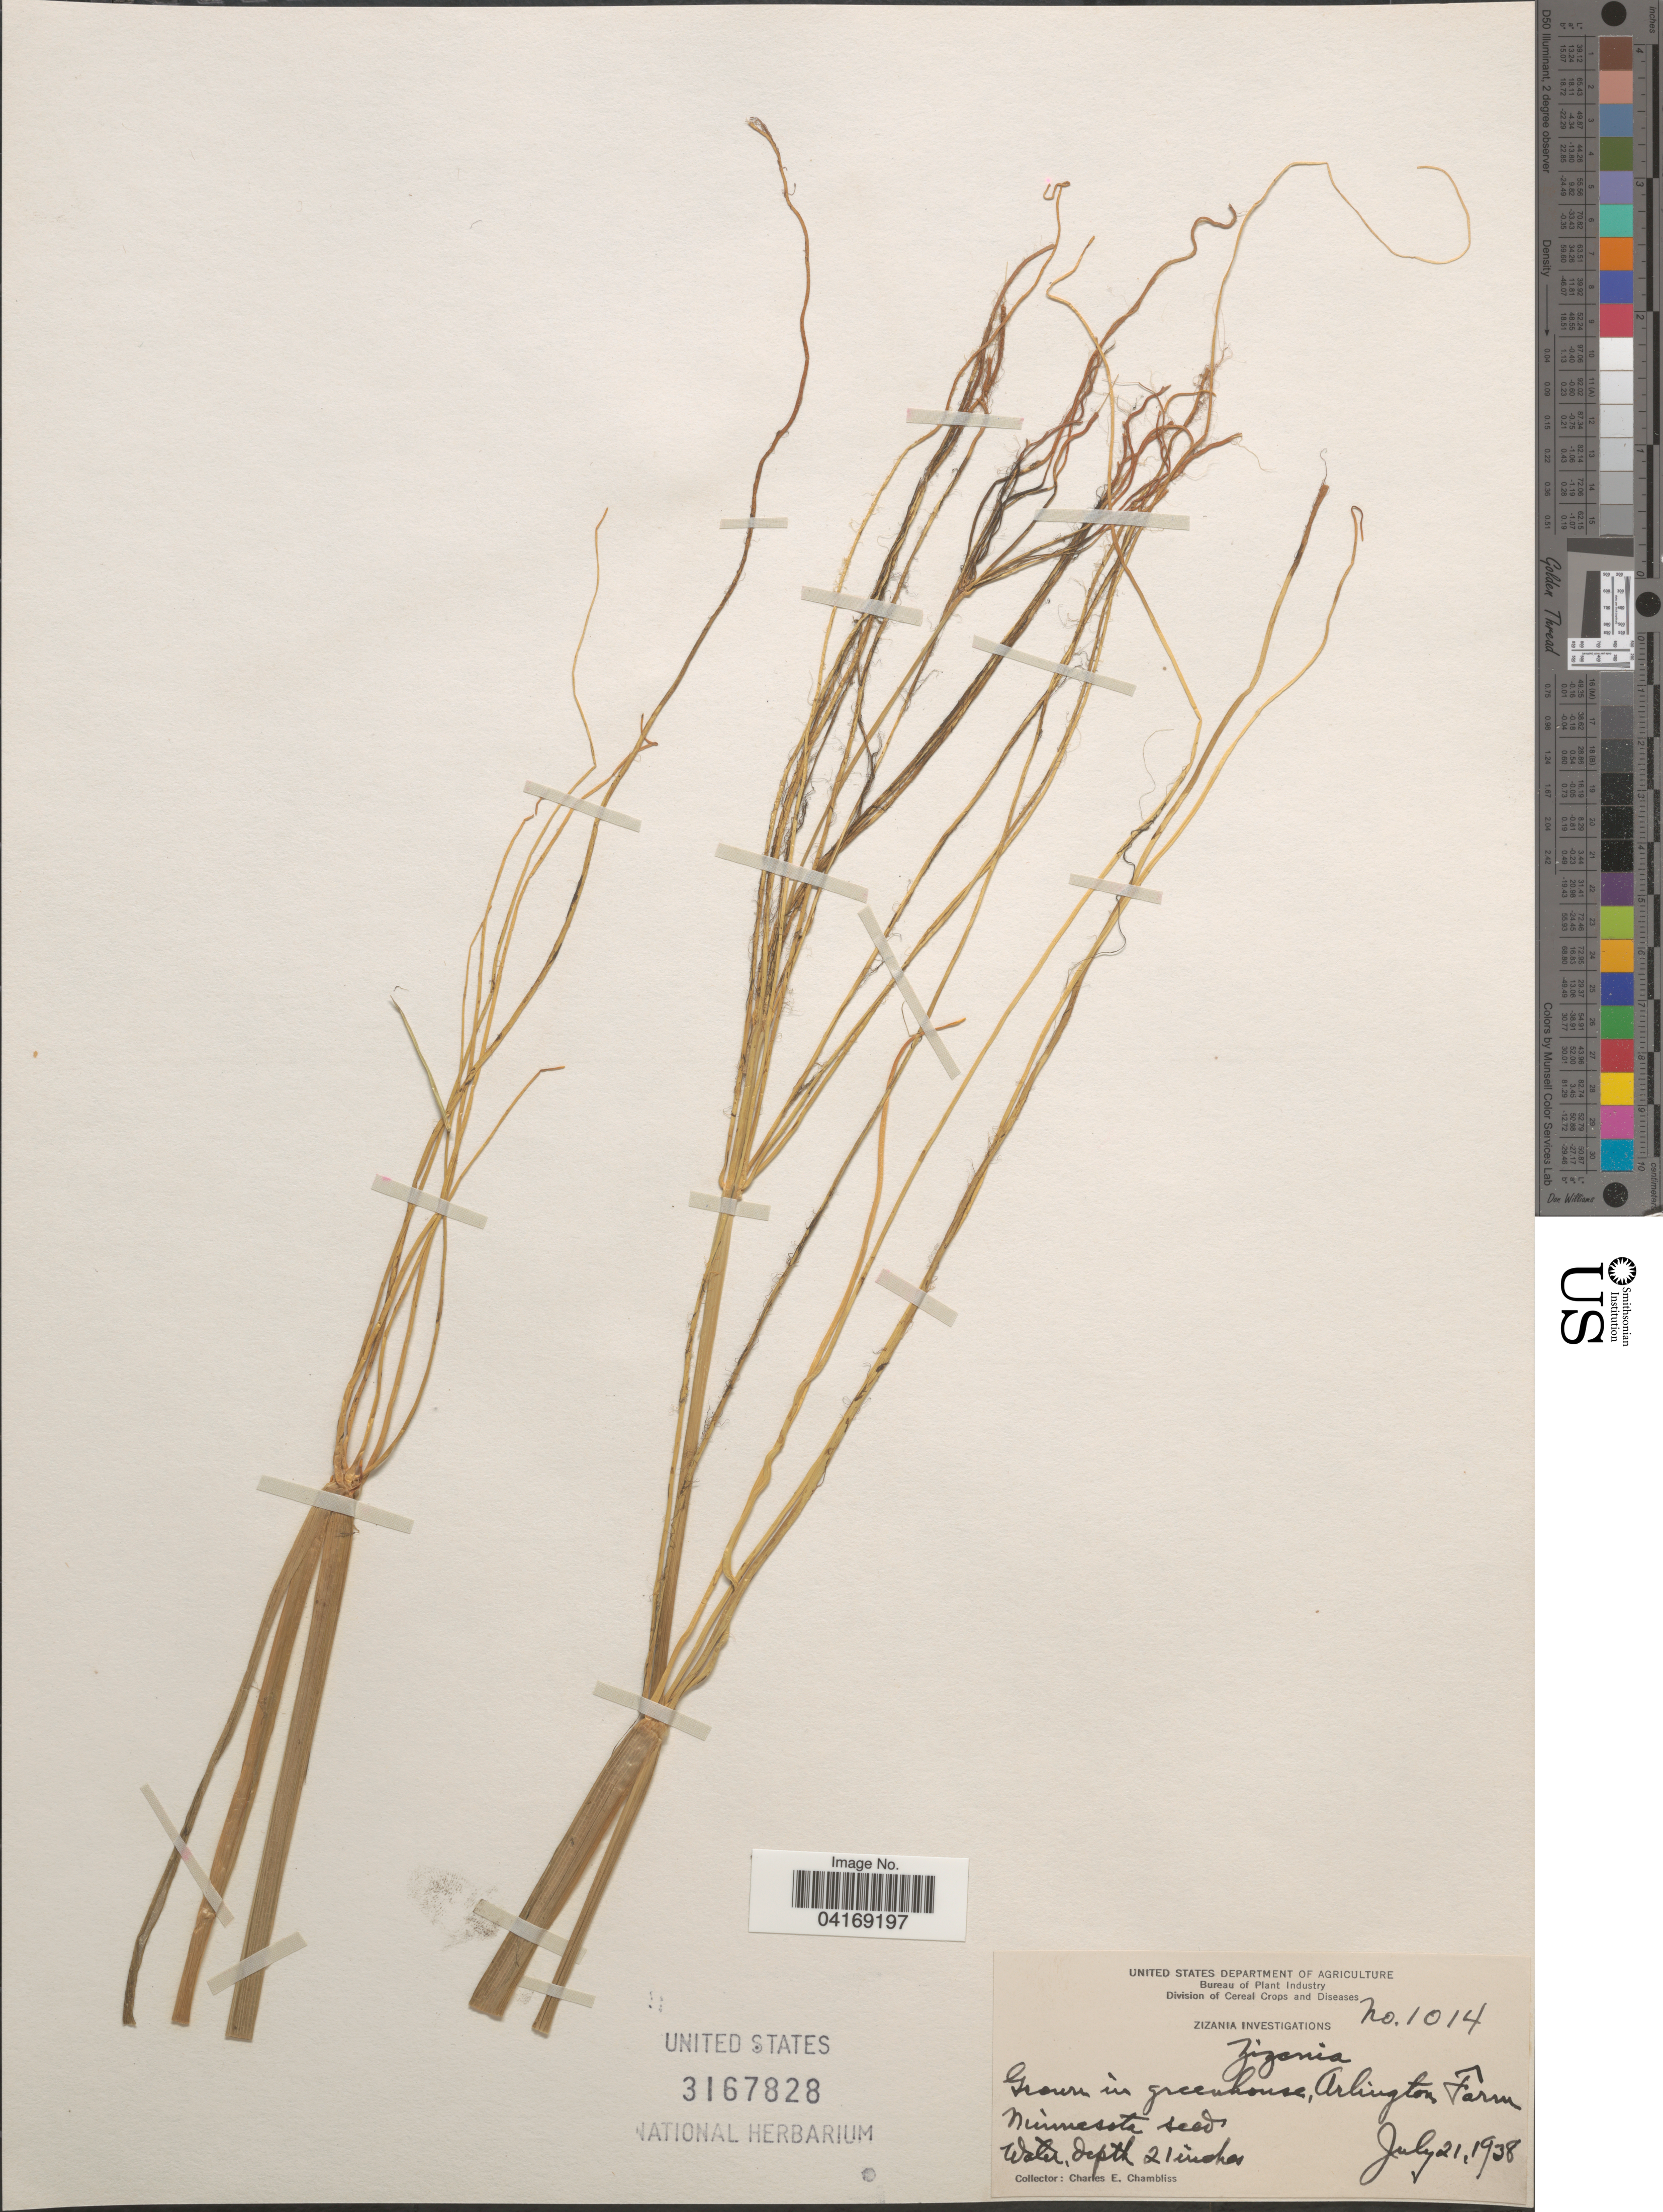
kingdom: Plantae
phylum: Tracheophyta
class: Liliopsida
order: Poales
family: Poaceae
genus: Zizania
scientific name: Zizania sp.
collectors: C. Chambliss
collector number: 1014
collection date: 1938-07-21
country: United States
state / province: Virginia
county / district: Arlington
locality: In greenhouse, Arlington Farm.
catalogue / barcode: US 3167828